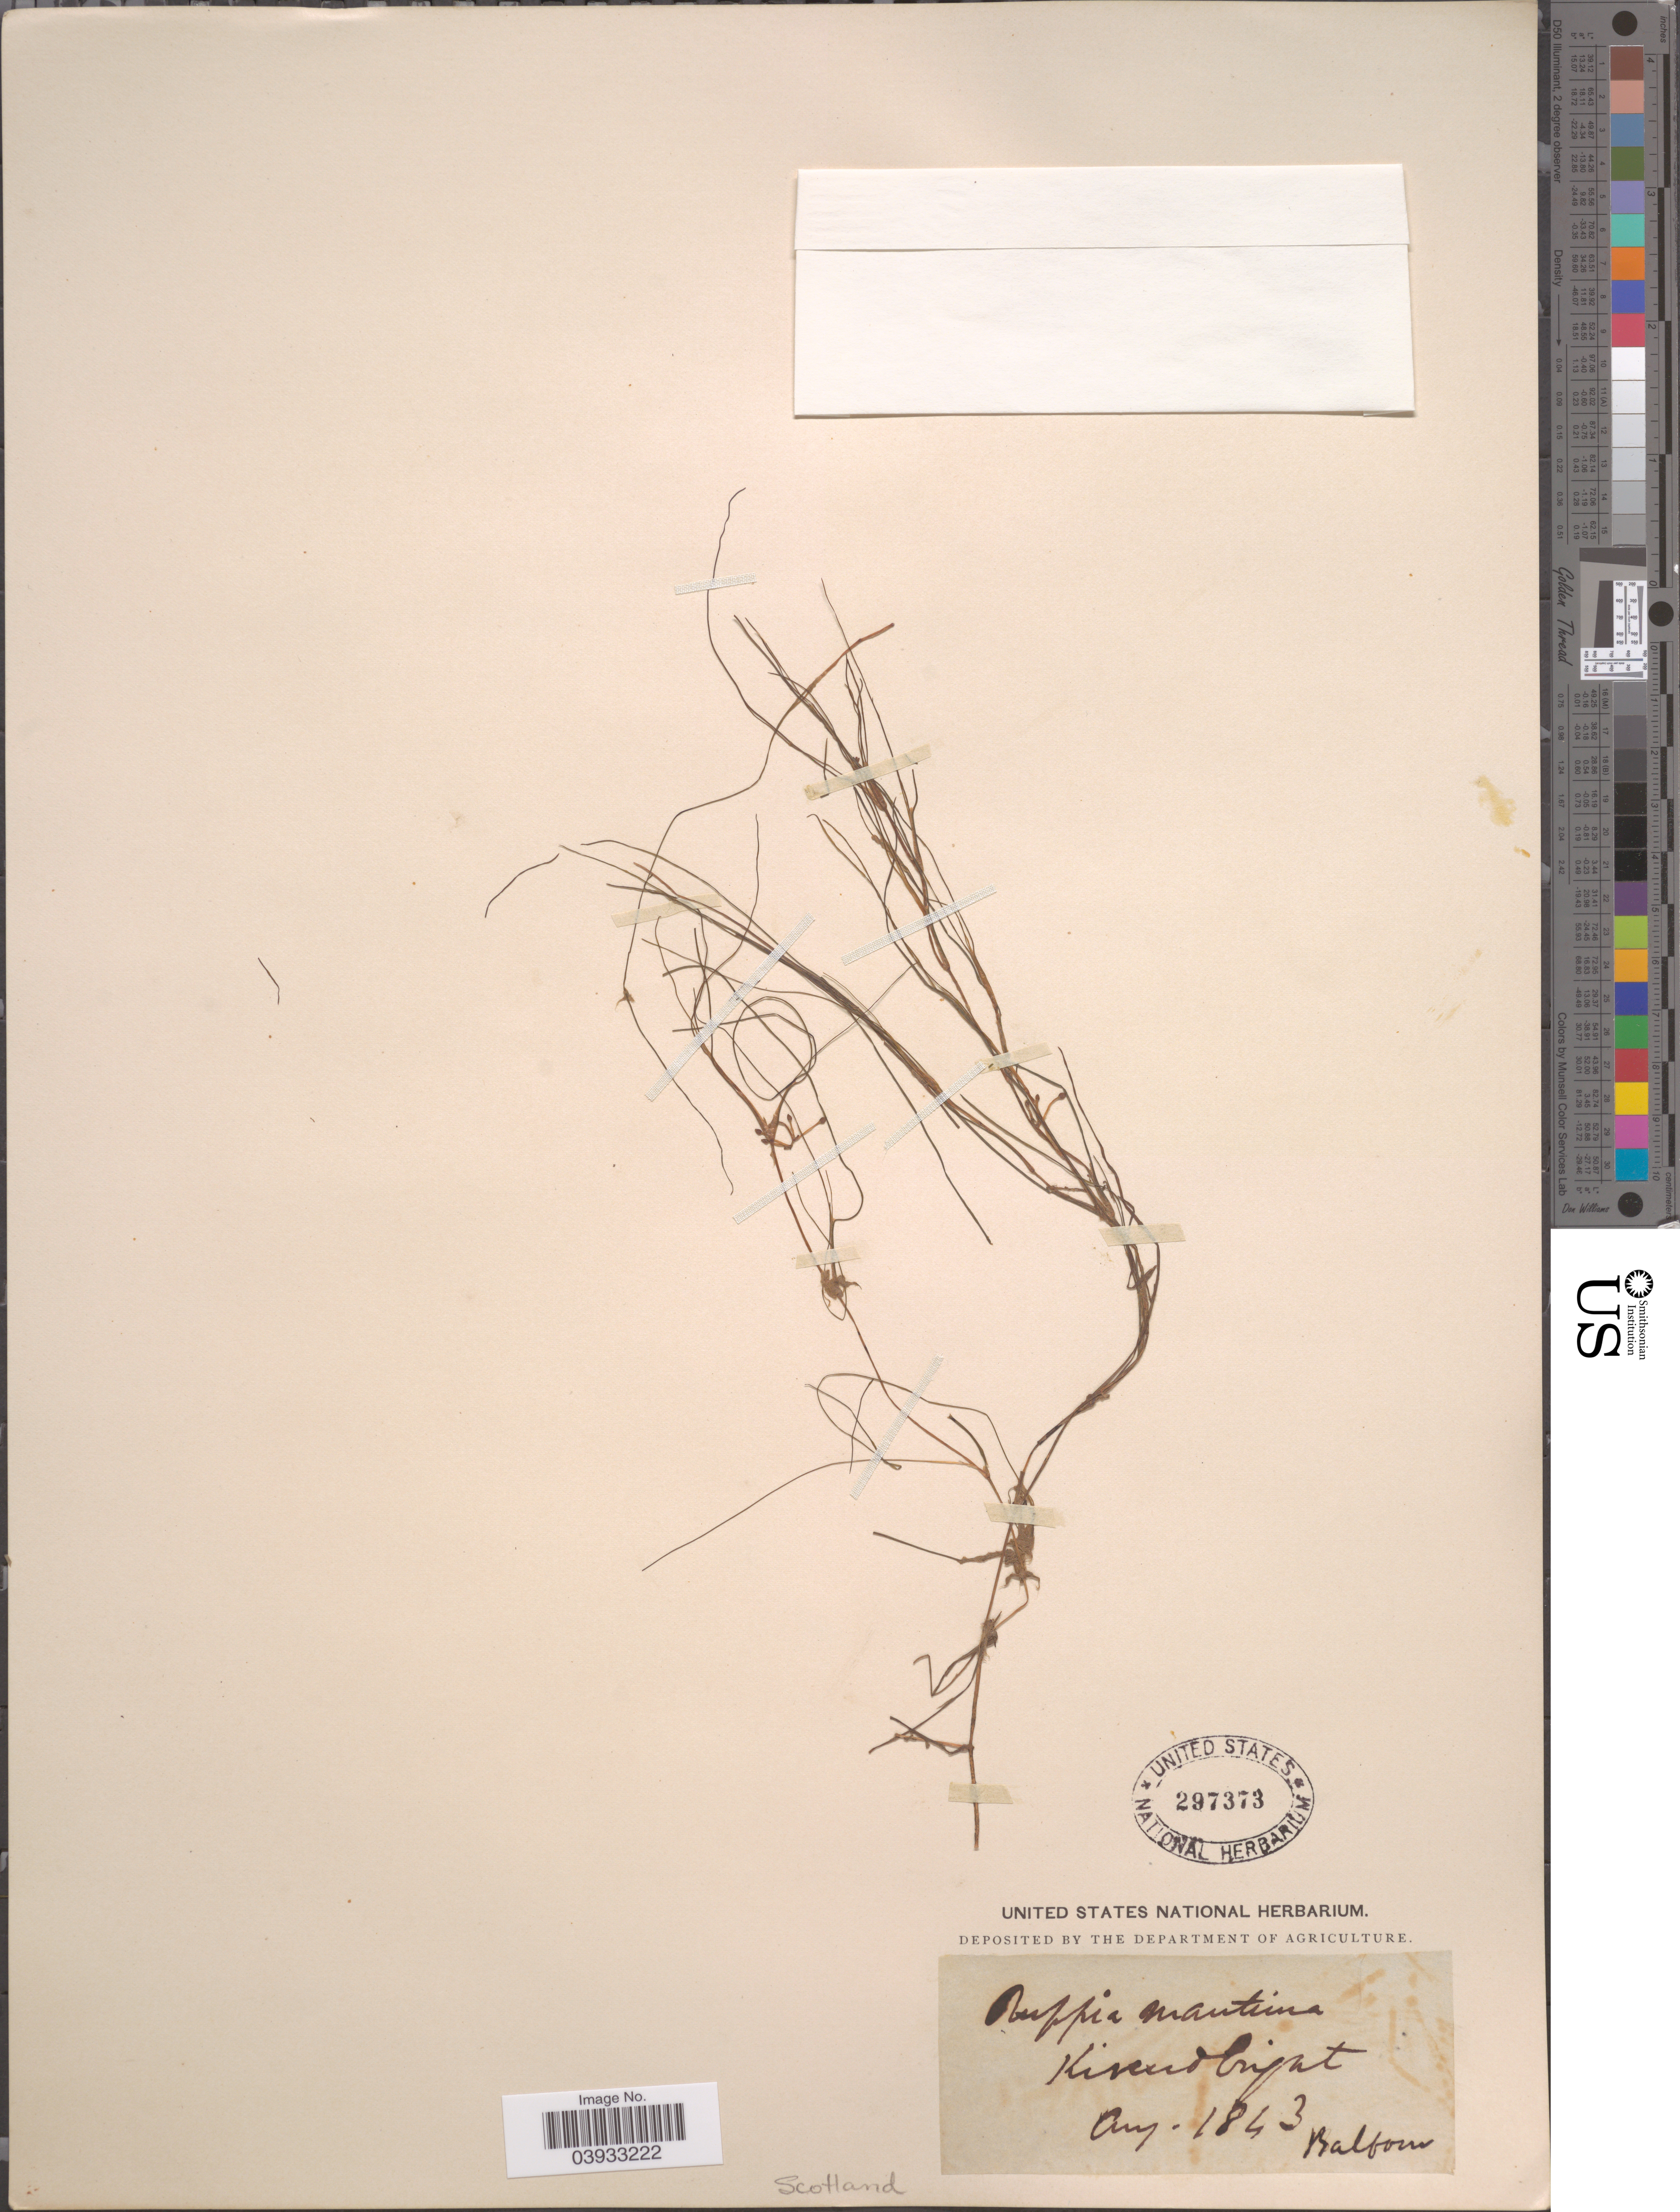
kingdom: Plantae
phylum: Tracheophyta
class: Liliopsida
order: Alismatales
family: Ruppiaceae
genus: Ruppia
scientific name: Ruppia maritima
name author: L.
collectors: Balfour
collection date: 1843-08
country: United Kingdom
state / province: Scotland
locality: Kisendbright.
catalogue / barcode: US 297373